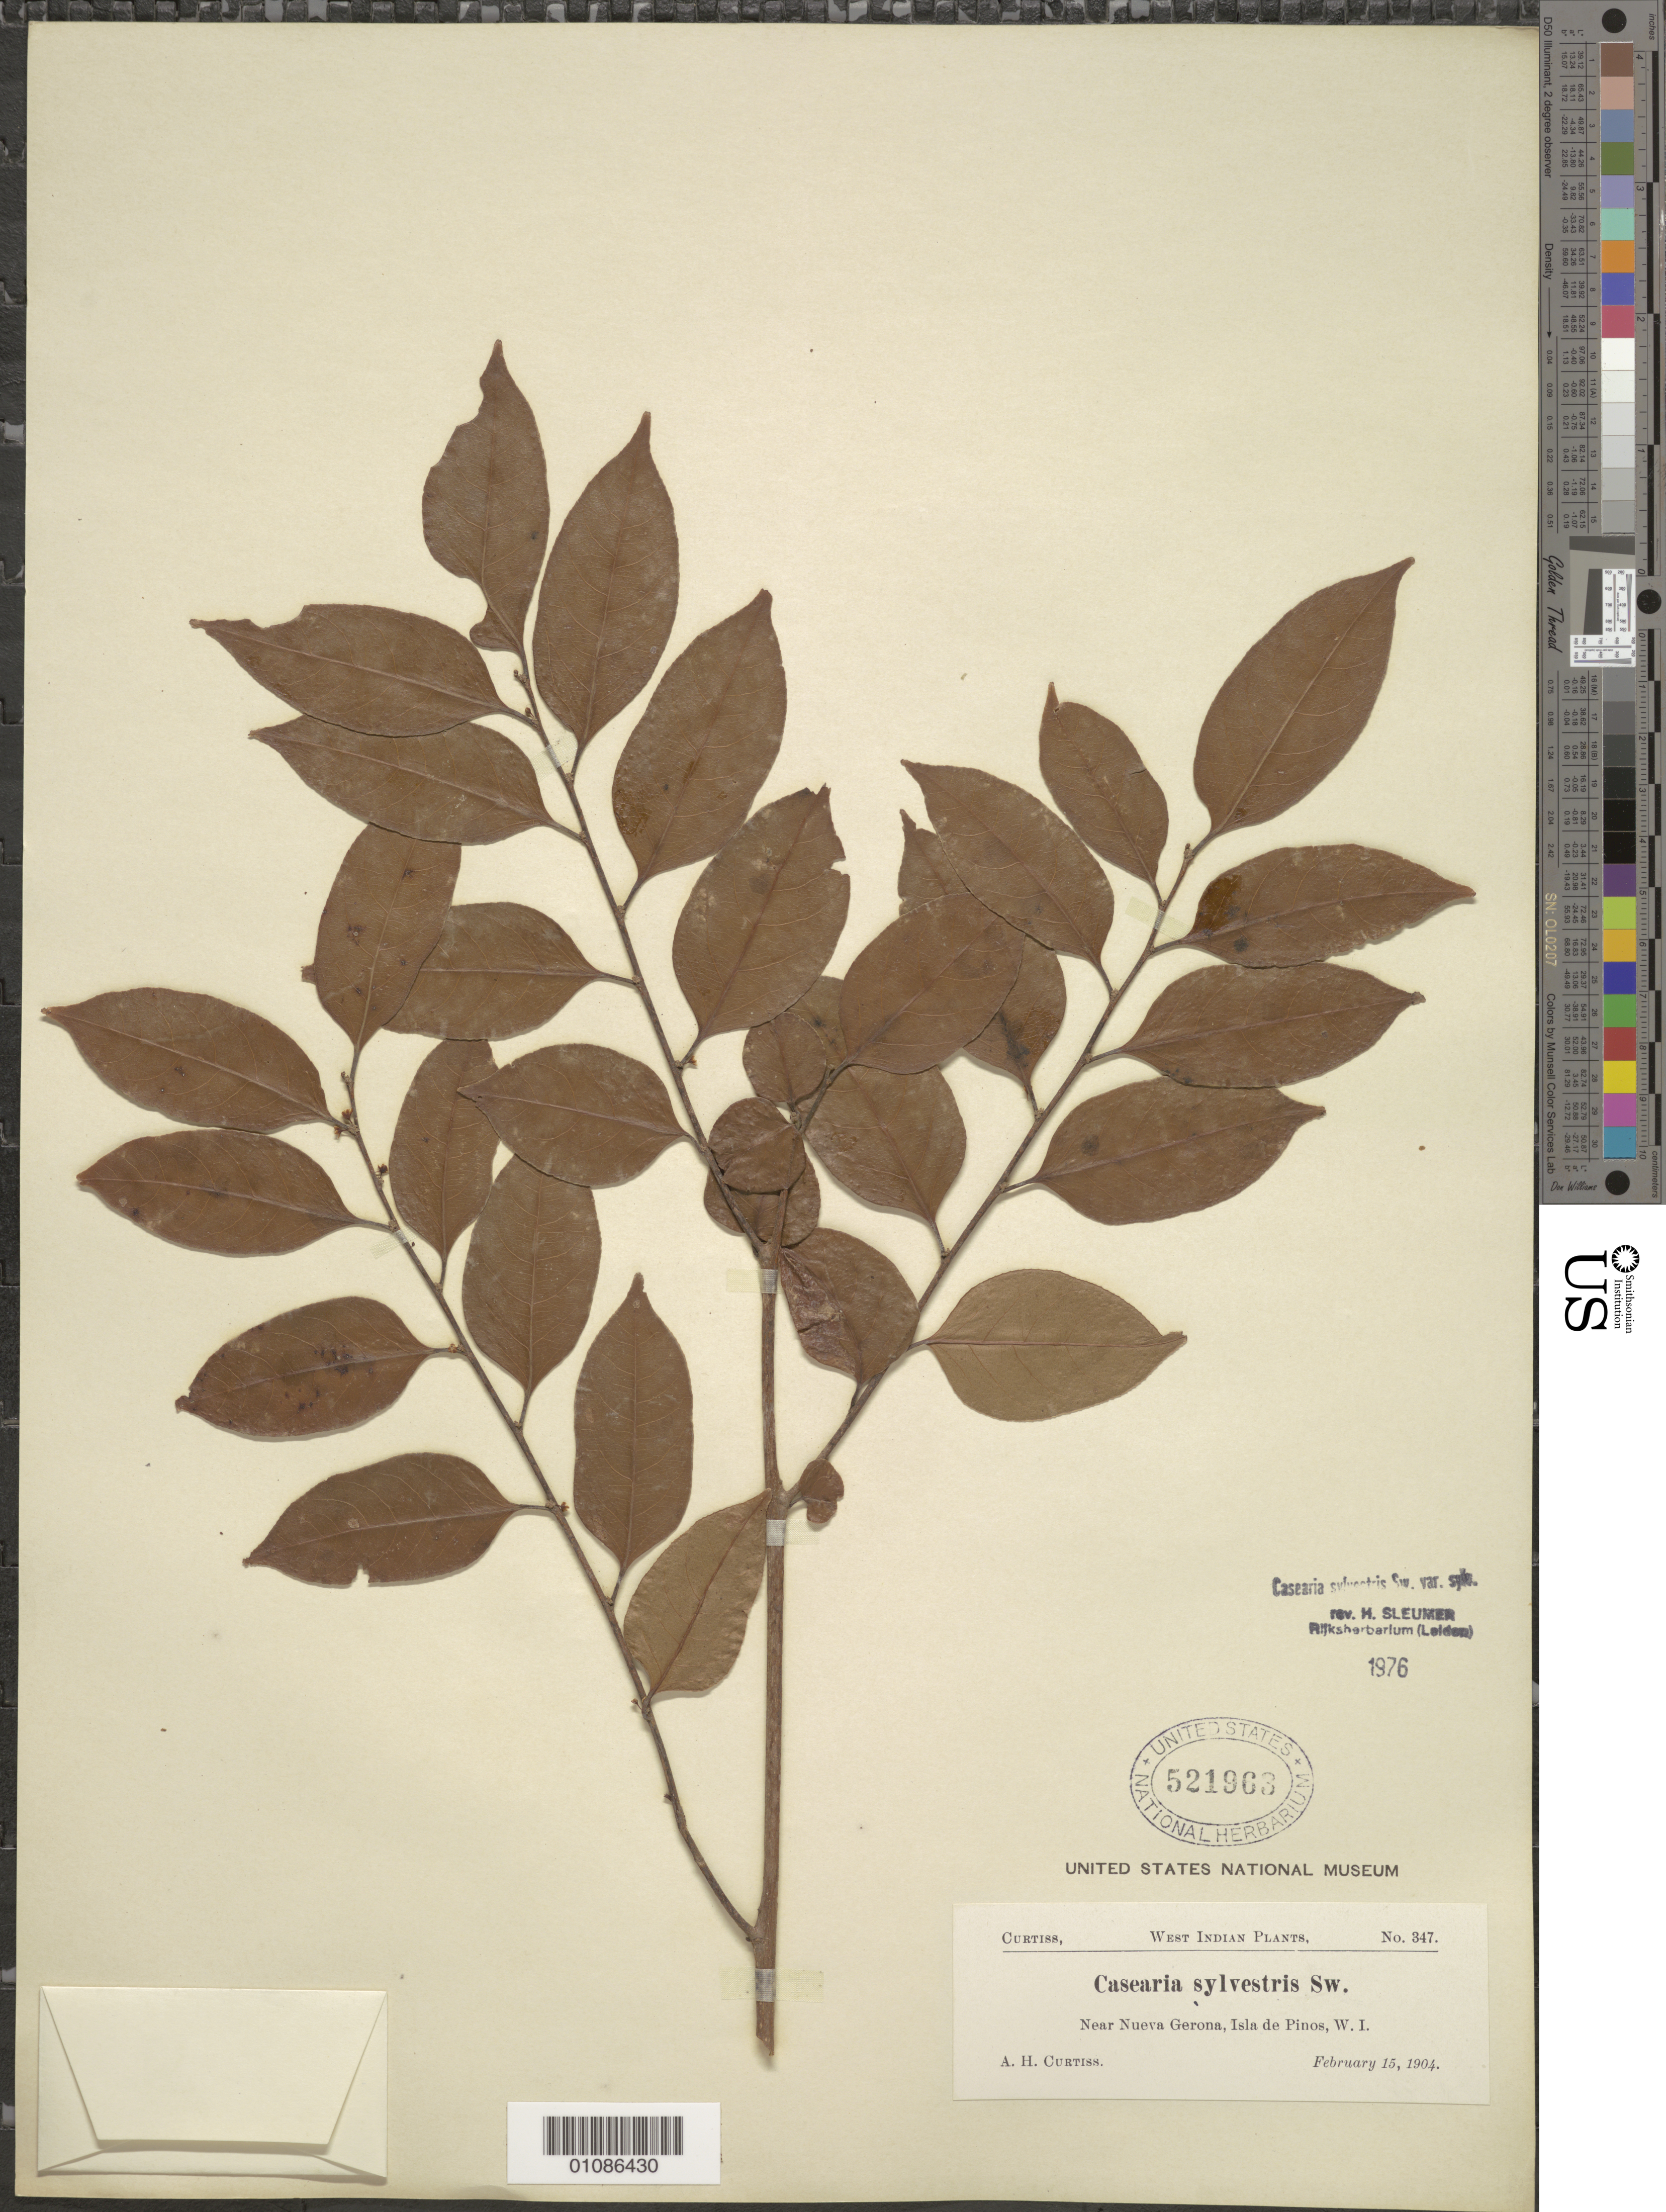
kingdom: Plantae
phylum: Tracheophyta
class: Magnoliopsida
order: Malpighiales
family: Salicaceae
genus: Casearia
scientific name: Casearia sylvestris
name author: Sw.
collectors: A. H. Curtiss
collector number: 847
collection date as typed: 15 Feb 1904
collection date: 1904-02-15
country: Cuba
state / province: Isla de La Juventud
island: Isla de la Juventud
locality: Isle of Pines, Near Nueva Gerona, Isla de Pinos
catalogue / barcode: US 521963